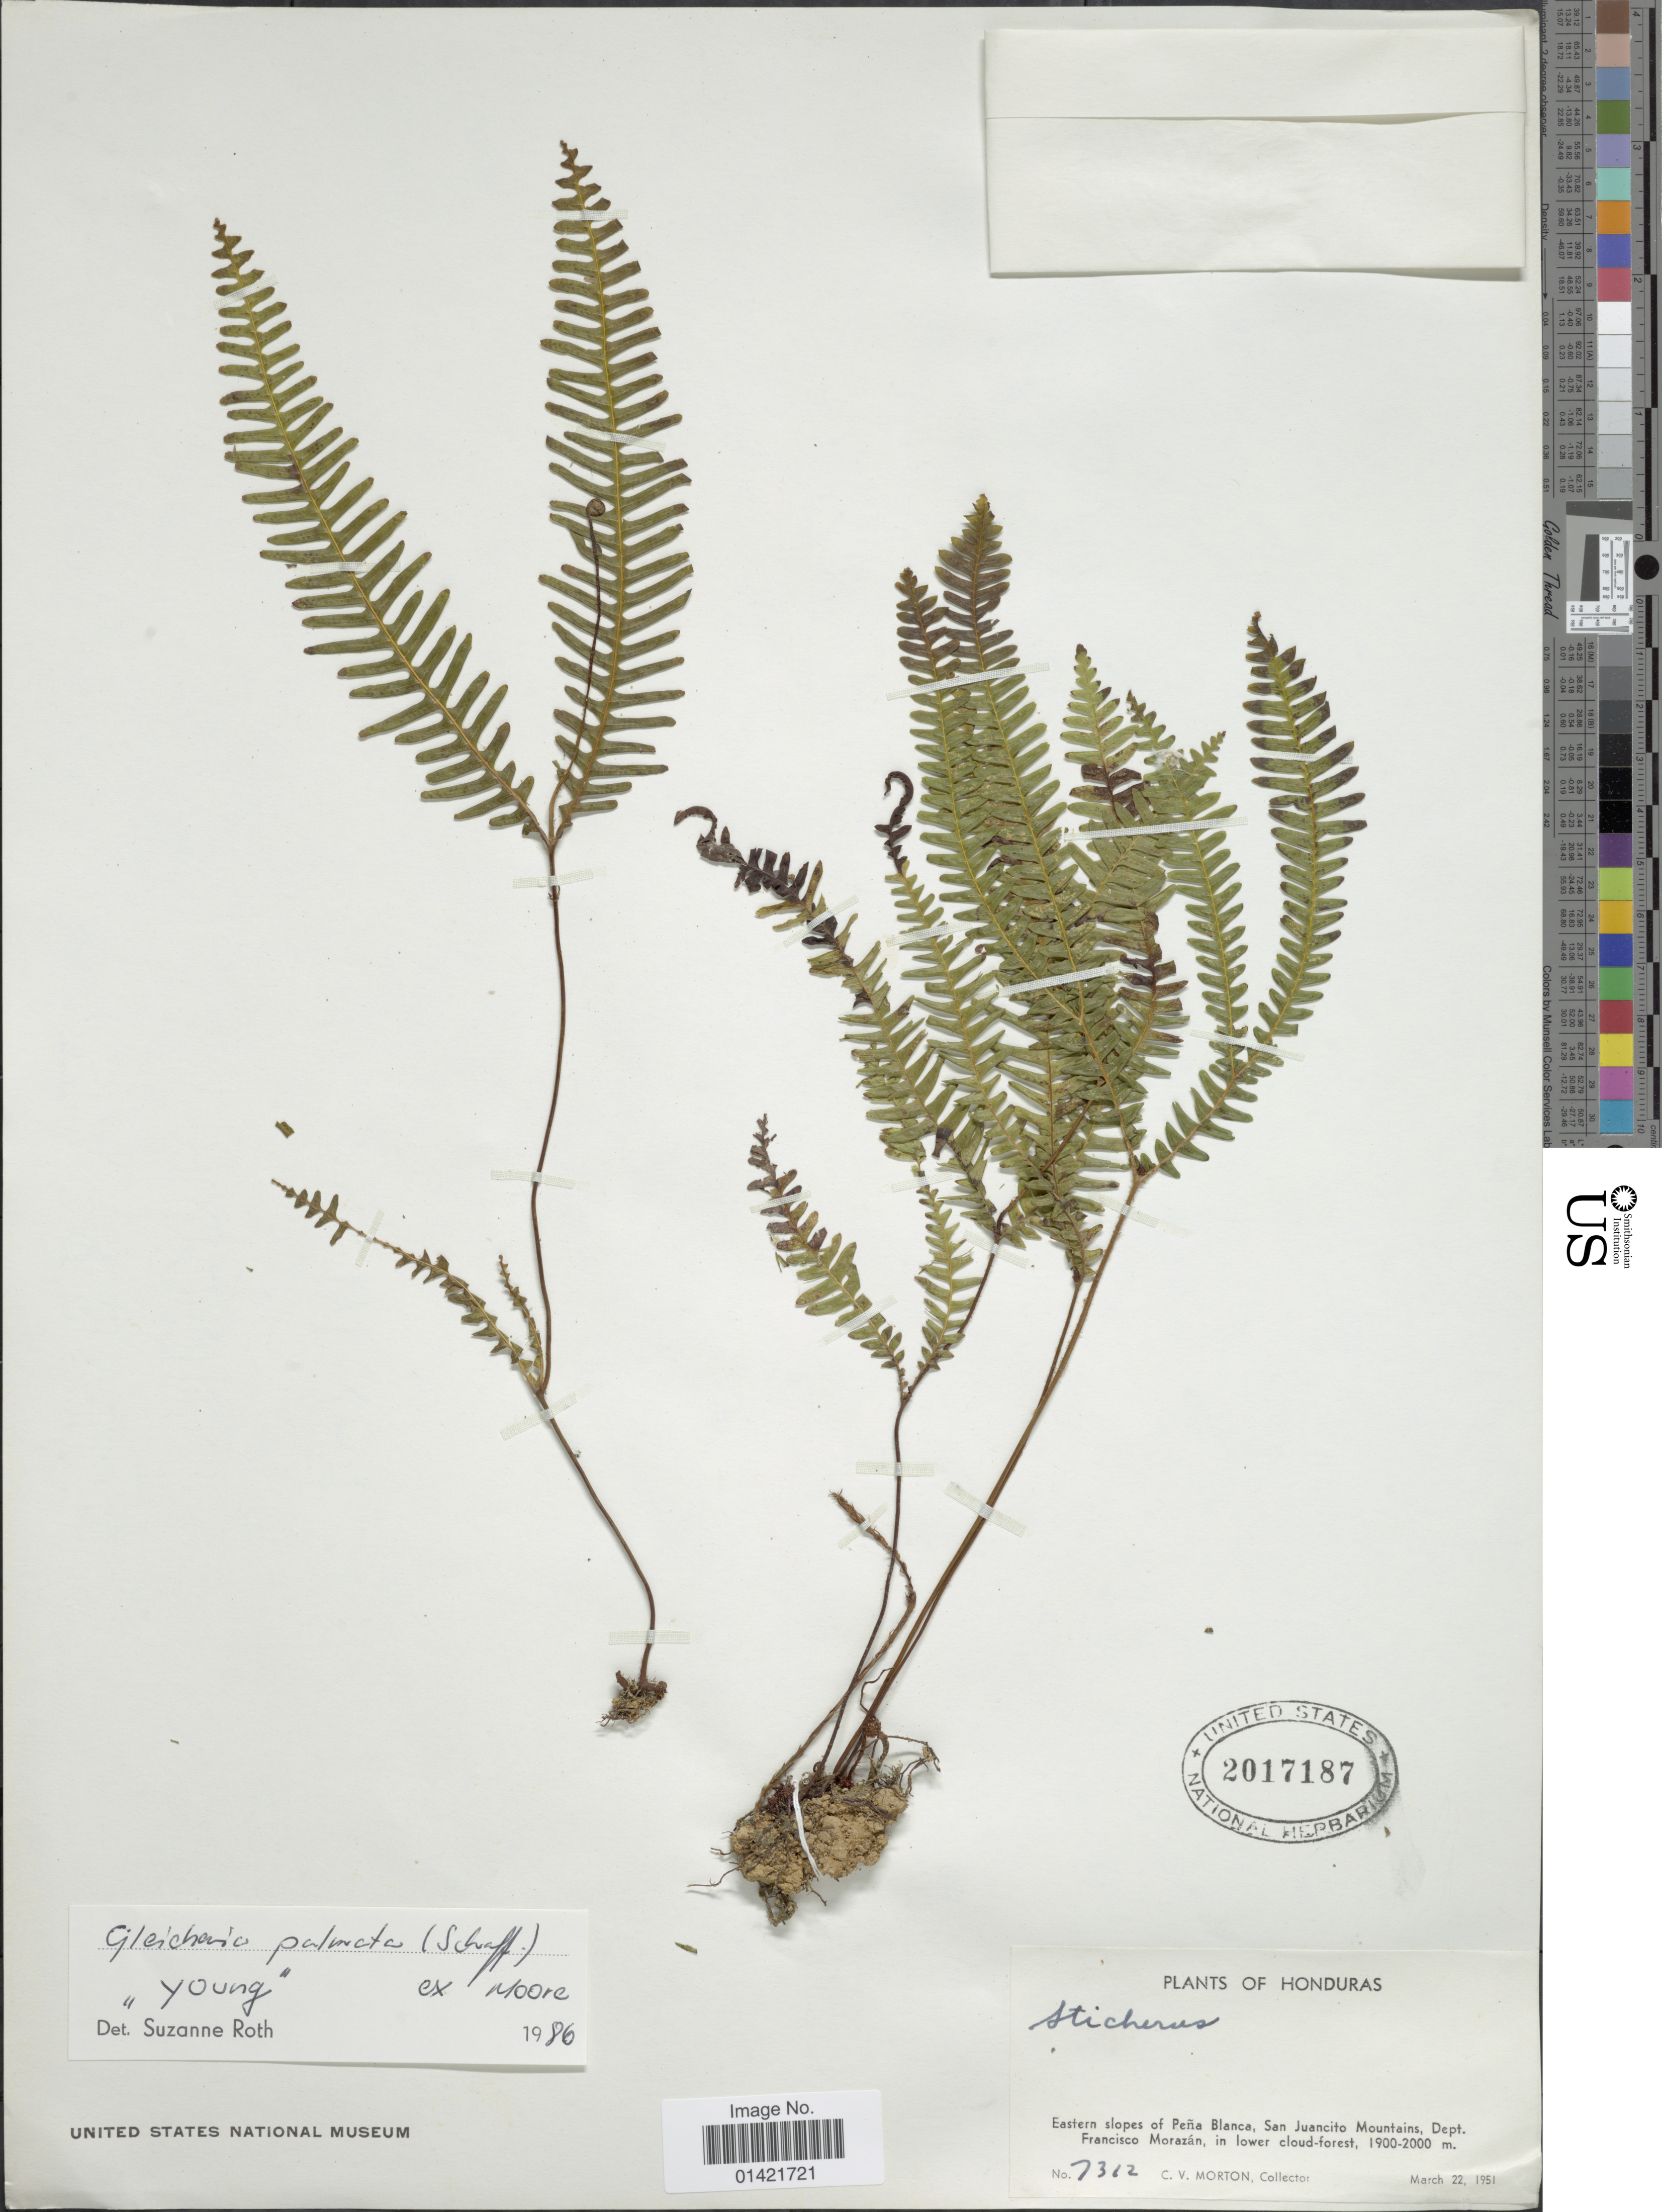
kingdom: Plantae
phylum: Tracheophyta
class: Polypodiopsida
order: Gleicheniales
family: Gleicheniaceae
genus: Sticherus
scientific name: Sticherus furcatus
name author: (L.) Ching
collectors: C. V. Morton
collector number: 7312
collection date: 1951-03-22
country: Honduras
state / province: Fco. Morazán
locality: Eastern slopes of Pena Blanca, San Juancito Mountains, Dept. Francisco Morazan.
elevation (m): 1900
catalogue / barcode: US 2017187